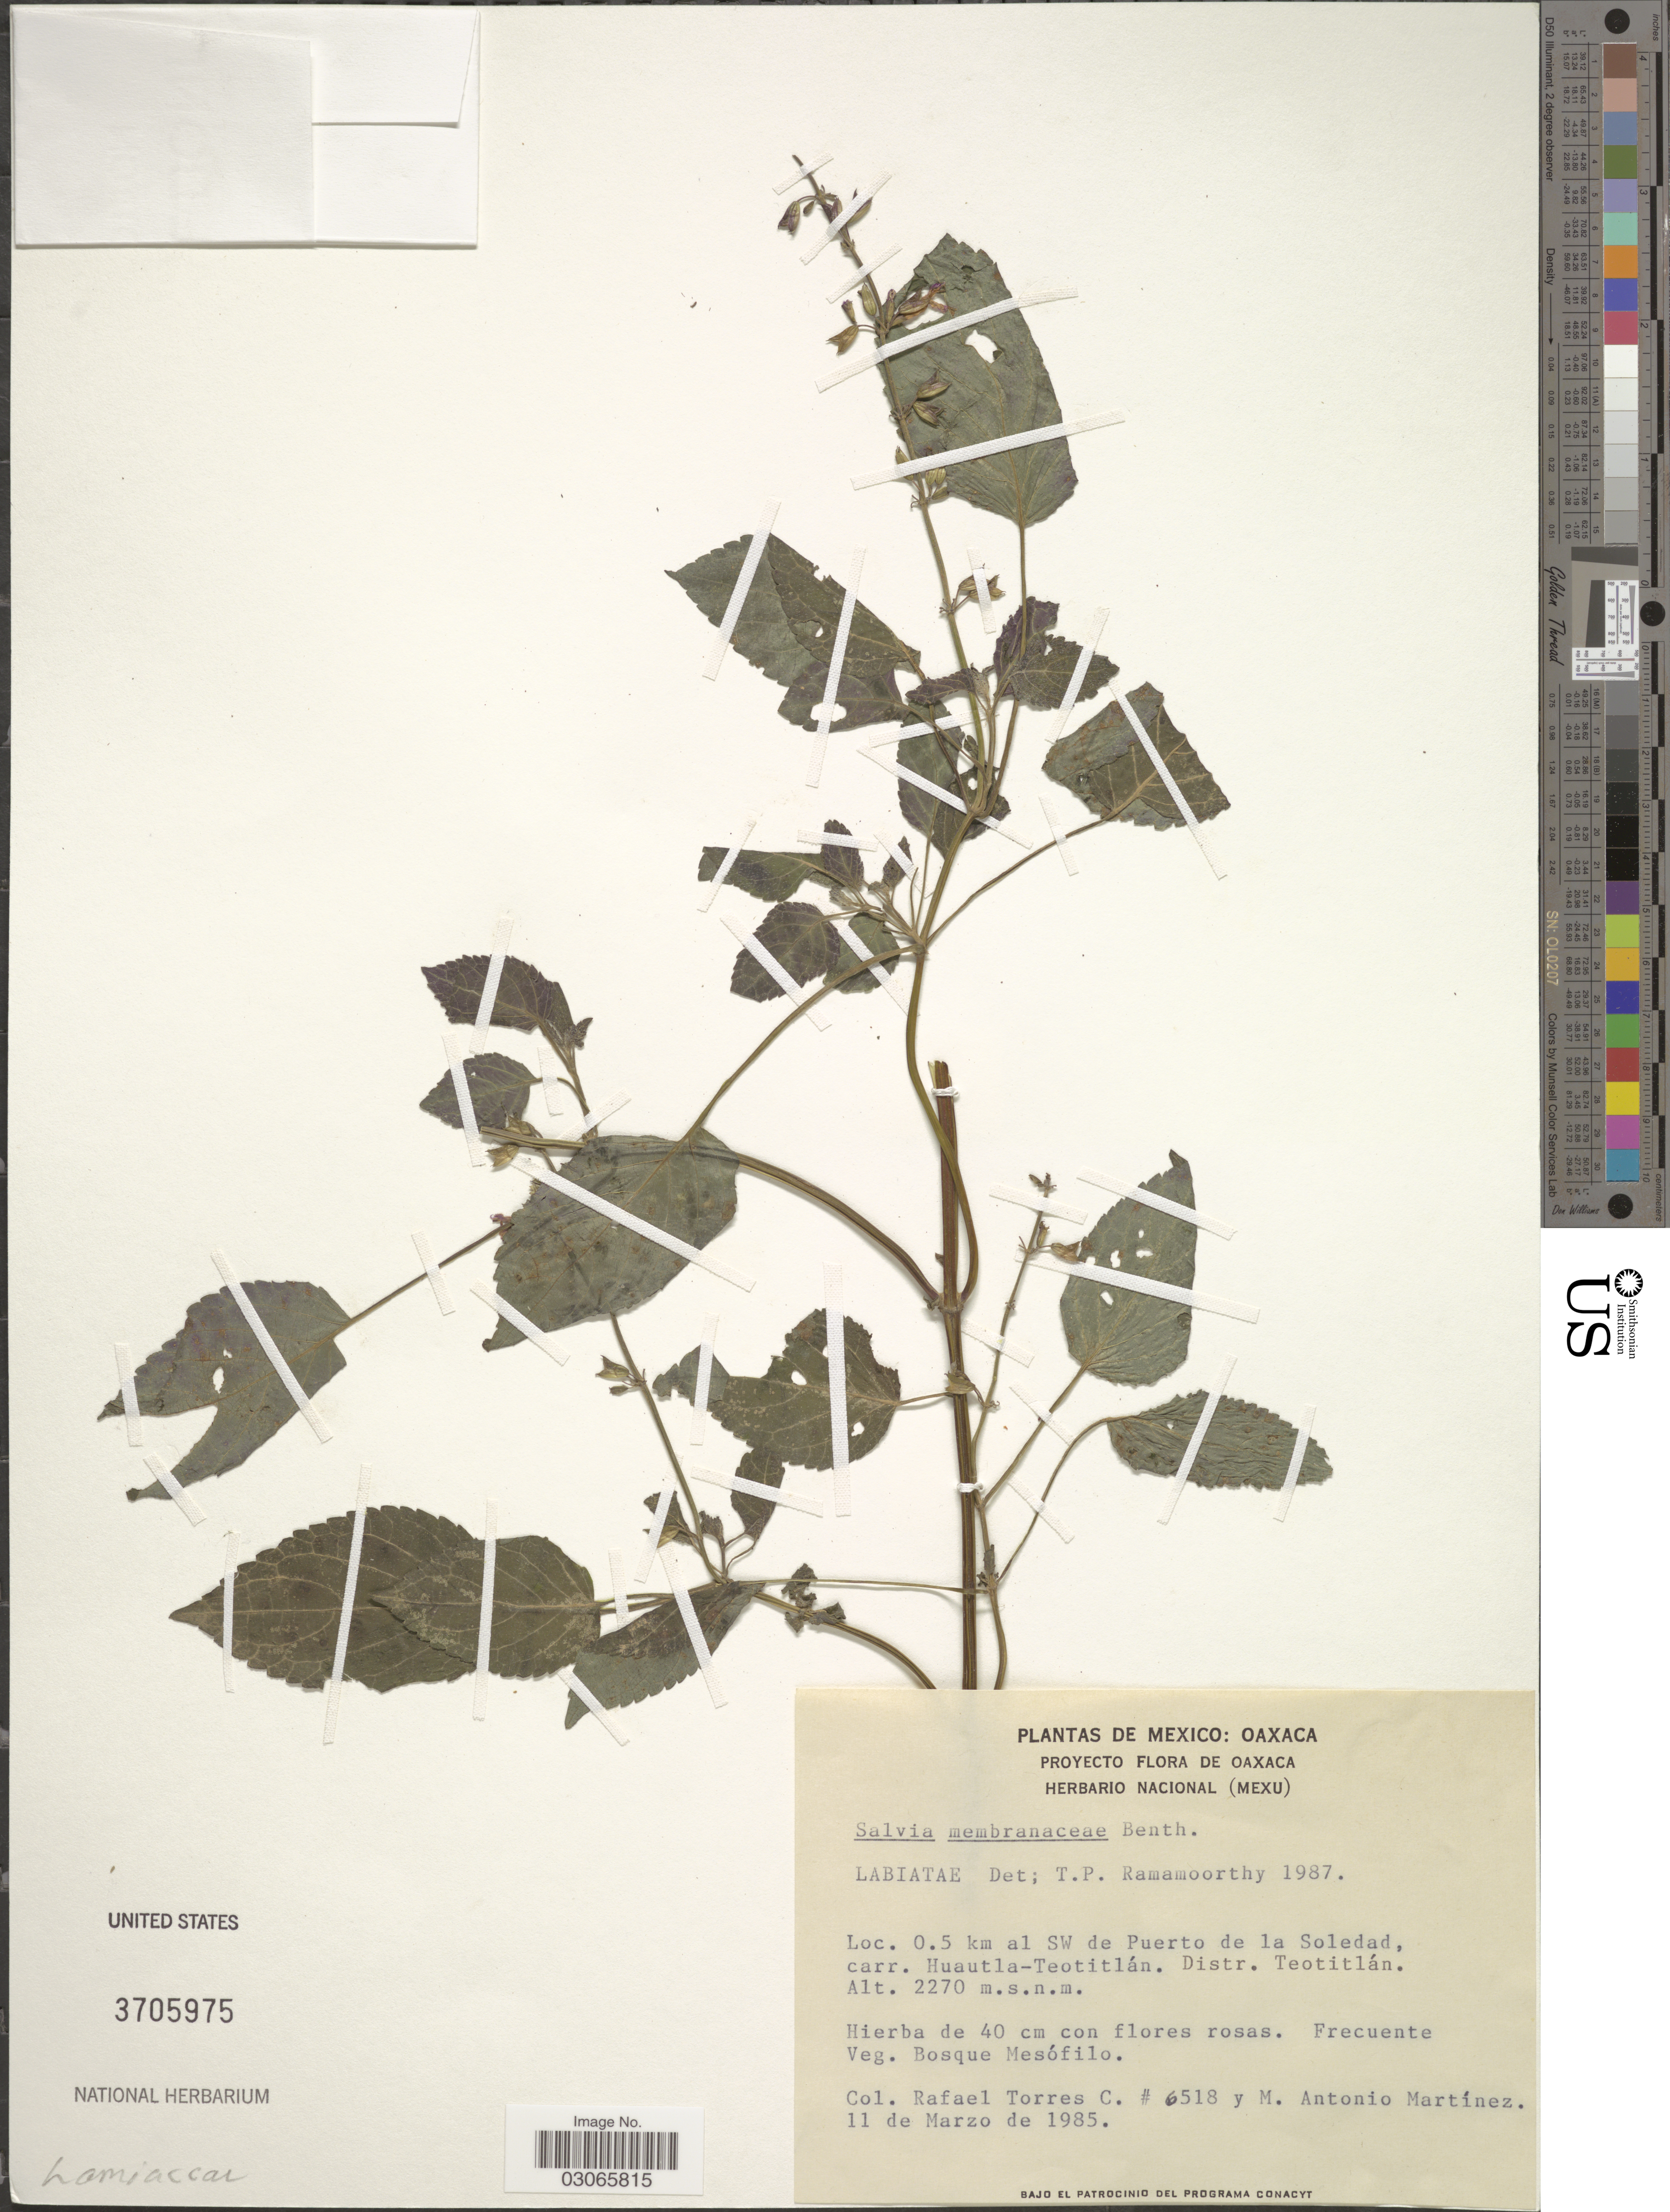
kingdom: Plantae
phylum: Tracheophyta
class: Magnoliopsida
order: Lamiales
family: Lamiaceae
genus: Salvia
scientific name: Salvia membranacea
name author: Benth.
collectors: R. Torres C. & M. A. Martinez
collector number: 6518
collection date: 1985-03-11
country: Mexico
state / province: Oaxaca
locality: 0.5 km al SW de Puerto de la Soledad, carr. Huautla-Teotitlán. Distr. Teotitlán.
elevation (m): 2270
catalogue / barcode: US 3705975